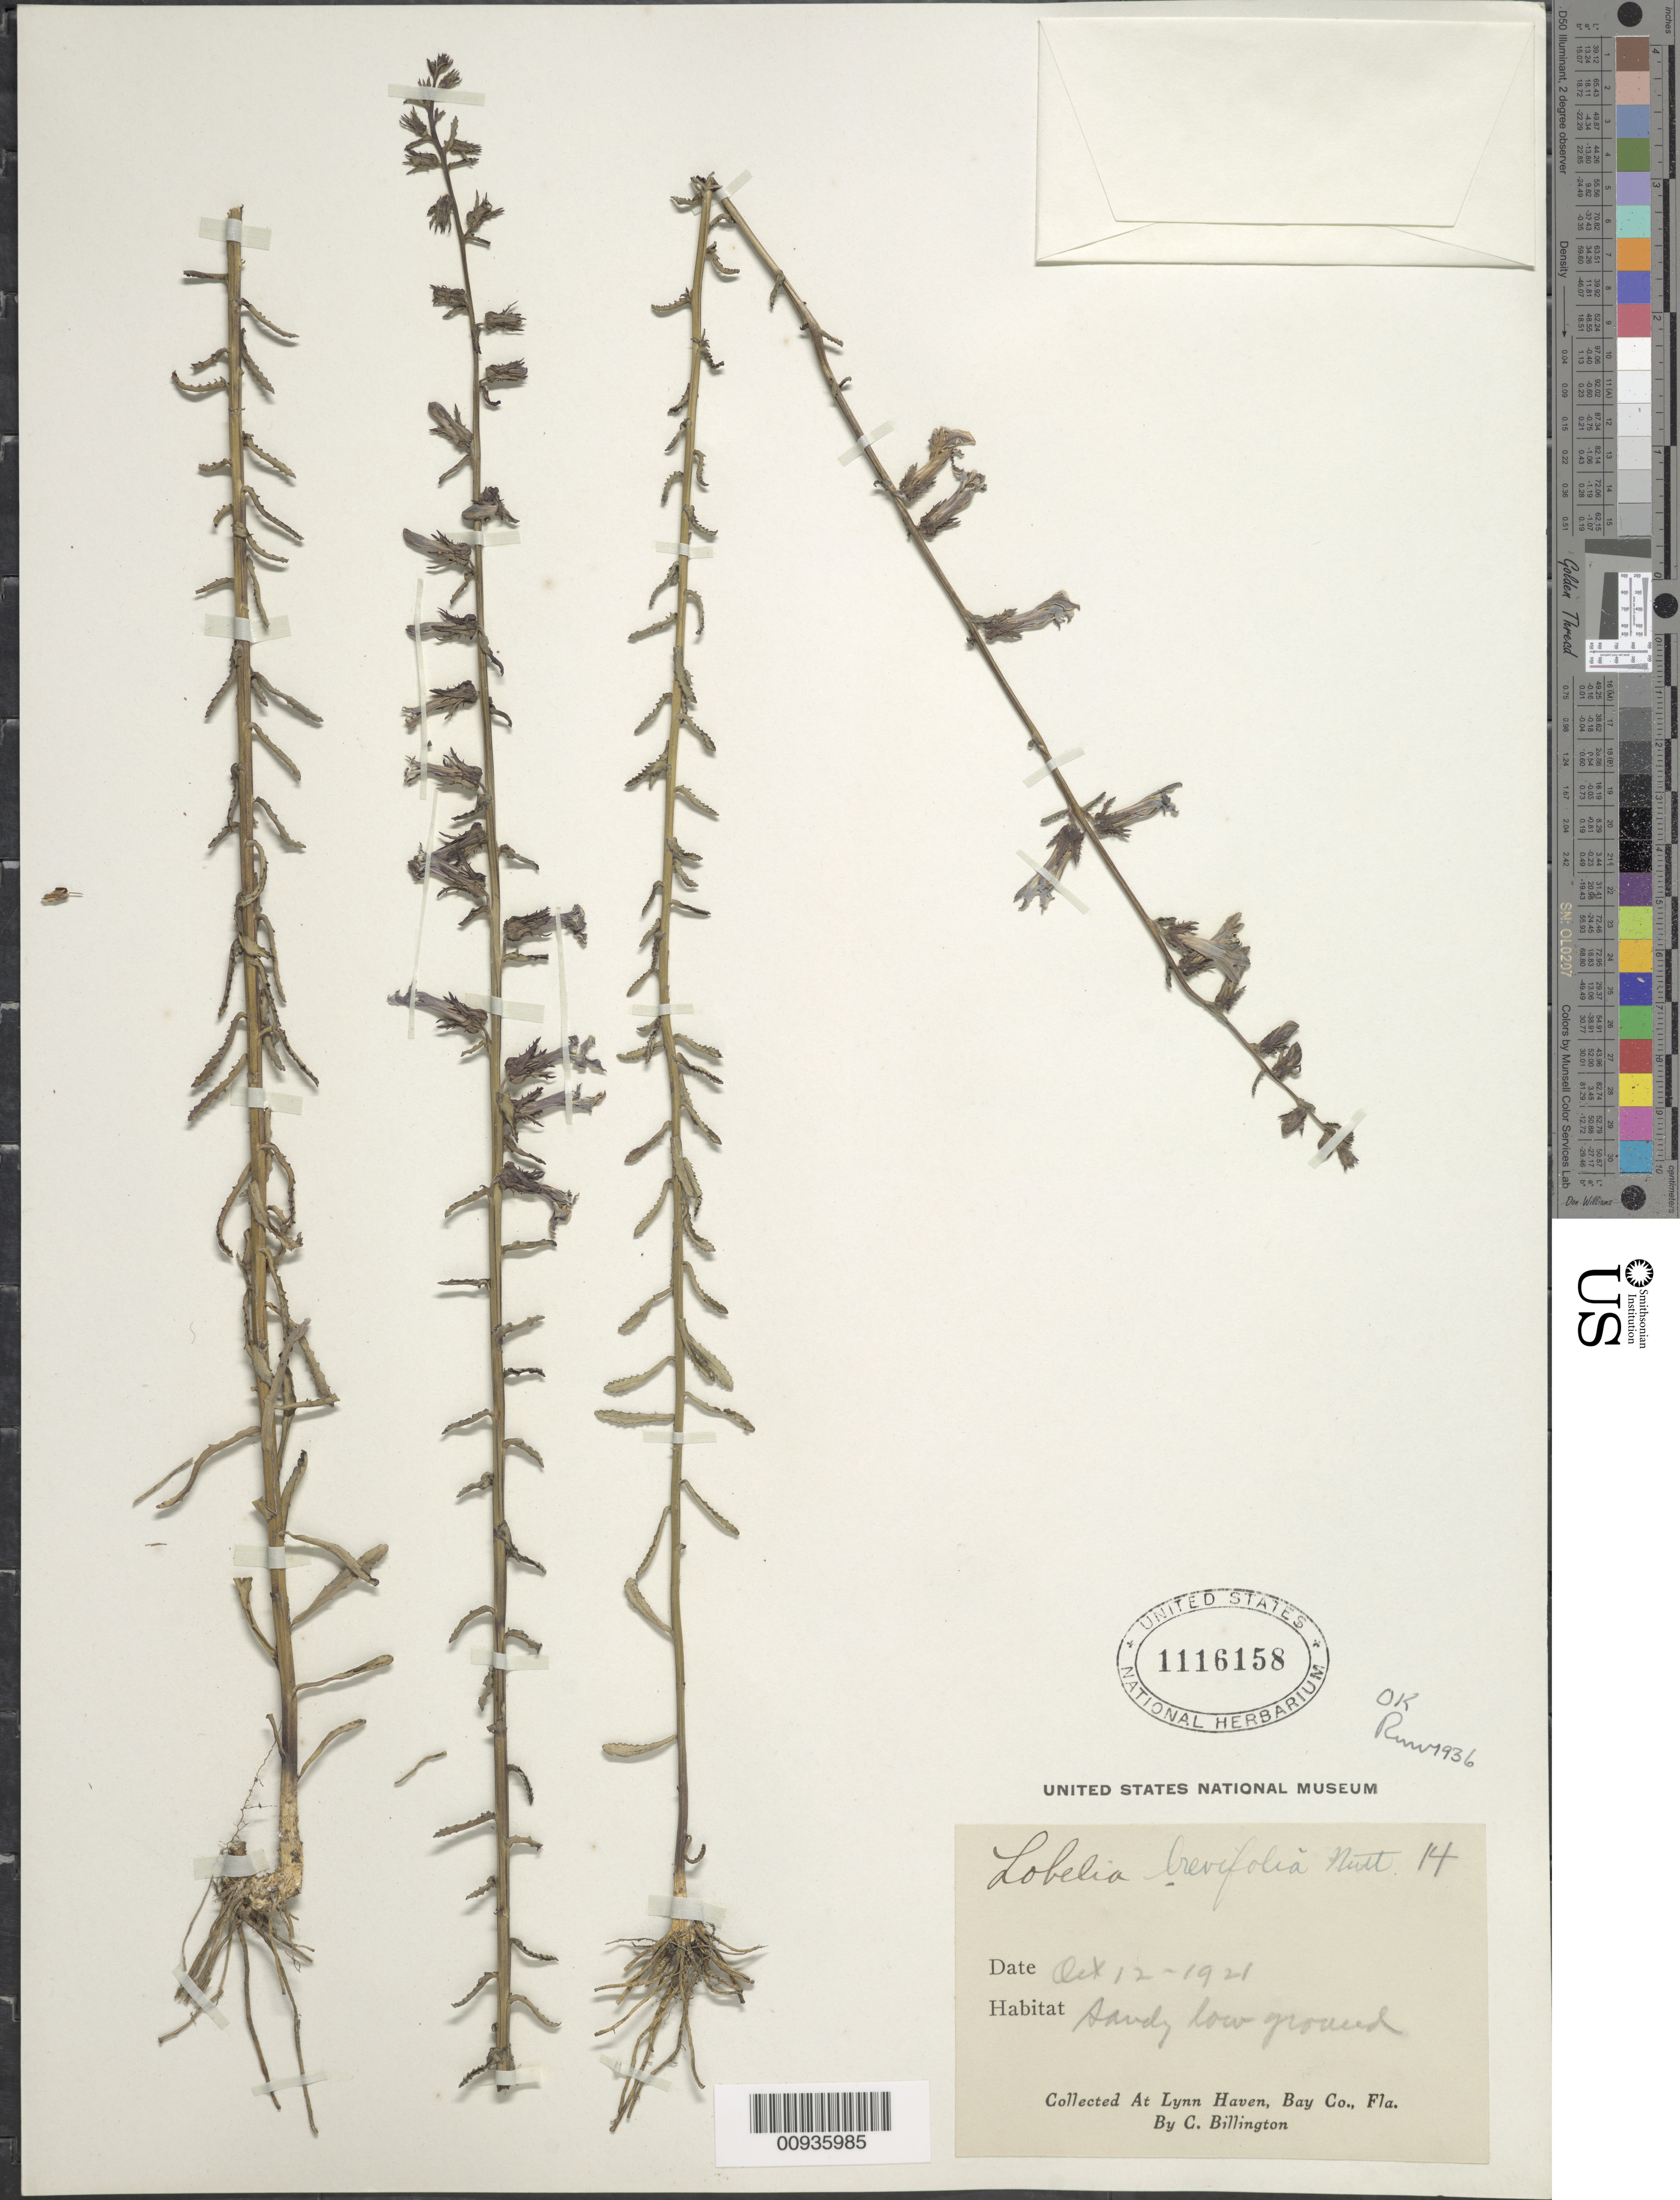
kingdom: Plantae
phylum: Tracheophyta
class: Magnoliopsida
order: Asterales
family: Campanulaceae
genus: Lobelia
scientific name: Lobelia brevifolia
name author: Nutt. ex A. DC.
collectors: C. Billington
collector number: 14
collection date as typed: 12 Oct 1921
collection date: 1921-10-12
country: United States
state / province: Florida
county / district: Bay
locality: Lynn Haven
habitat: sandy low ground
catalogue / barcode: US 1116158